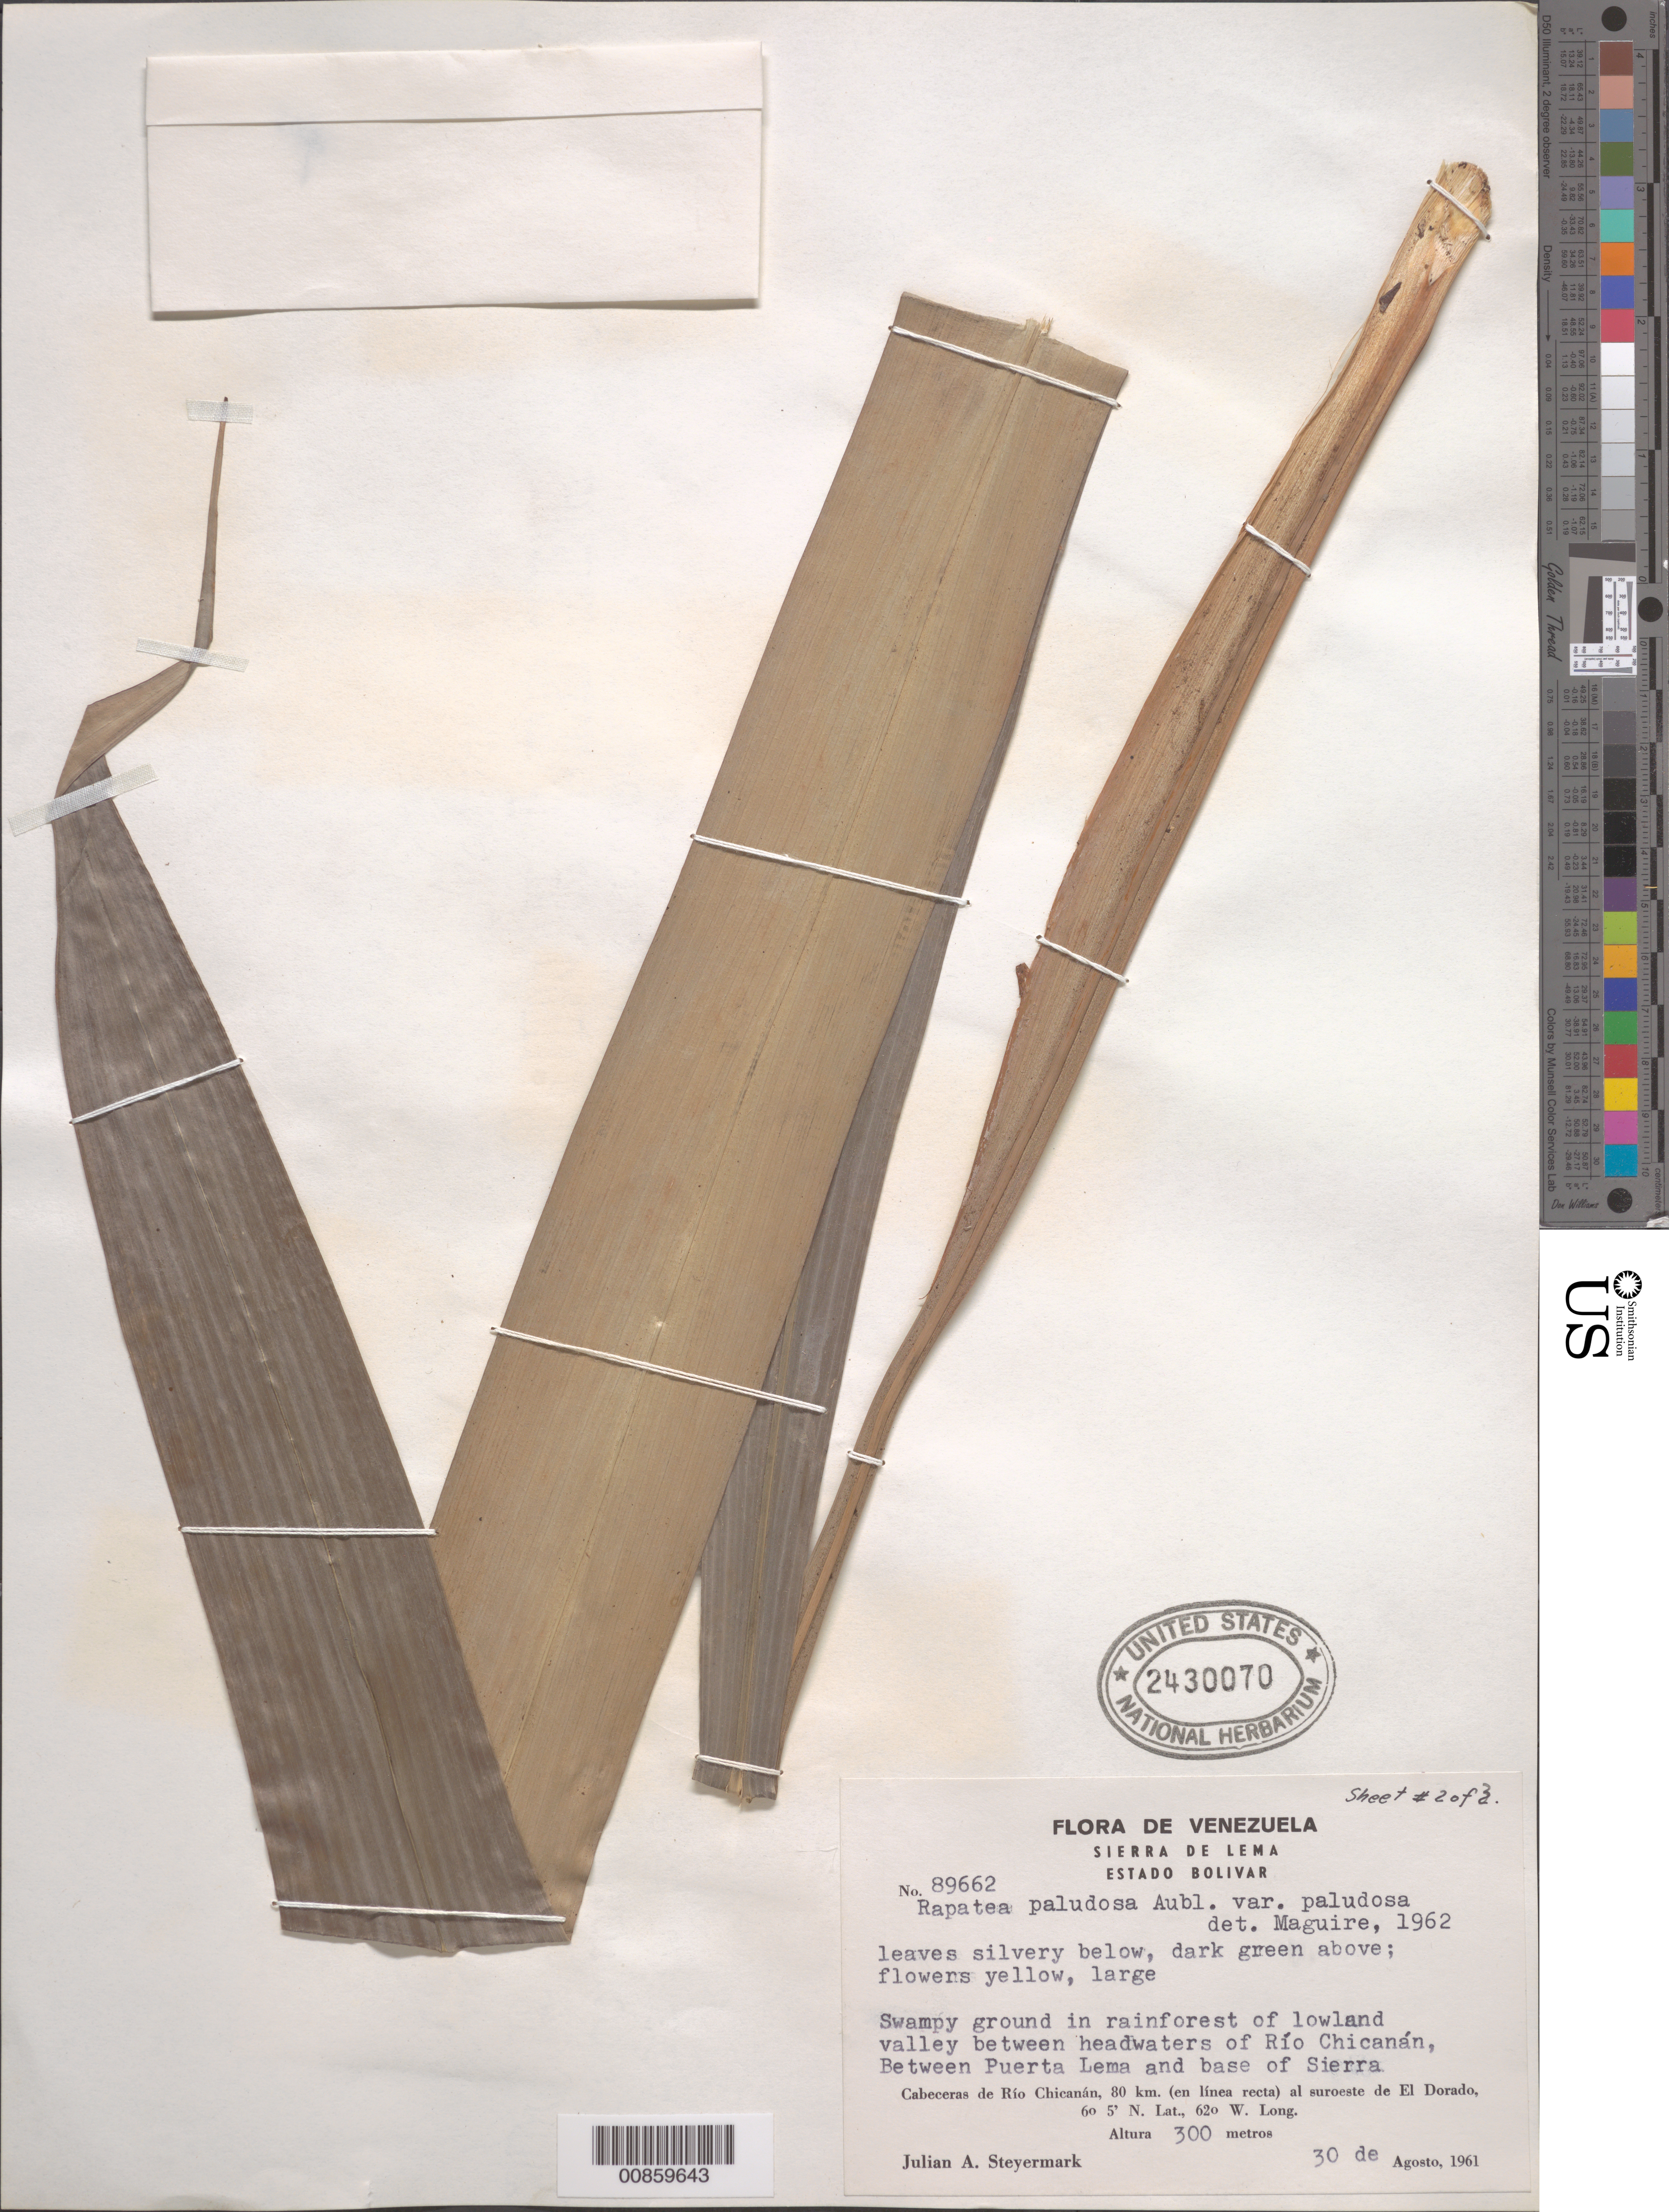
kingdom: Plantae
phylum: Tracheophyta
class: Liliopsida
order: Poales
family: Rapateaceae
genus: Rapatea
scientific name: Rapatea paludosa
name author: Aubl.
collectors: J. Steyermark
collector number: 89662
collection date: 1961-08-30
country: Venezuela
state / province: Bolivar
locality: Sierra de Lema. In rainforest of lowland valley between headwaters of Río Chicanán, Between Puerta Lema and base of Sierra. Cabeceras de Río Chicanán, 80 km. (en línea recta) al suroeste de El Dorado.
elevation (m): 300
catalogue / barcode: US 2430070